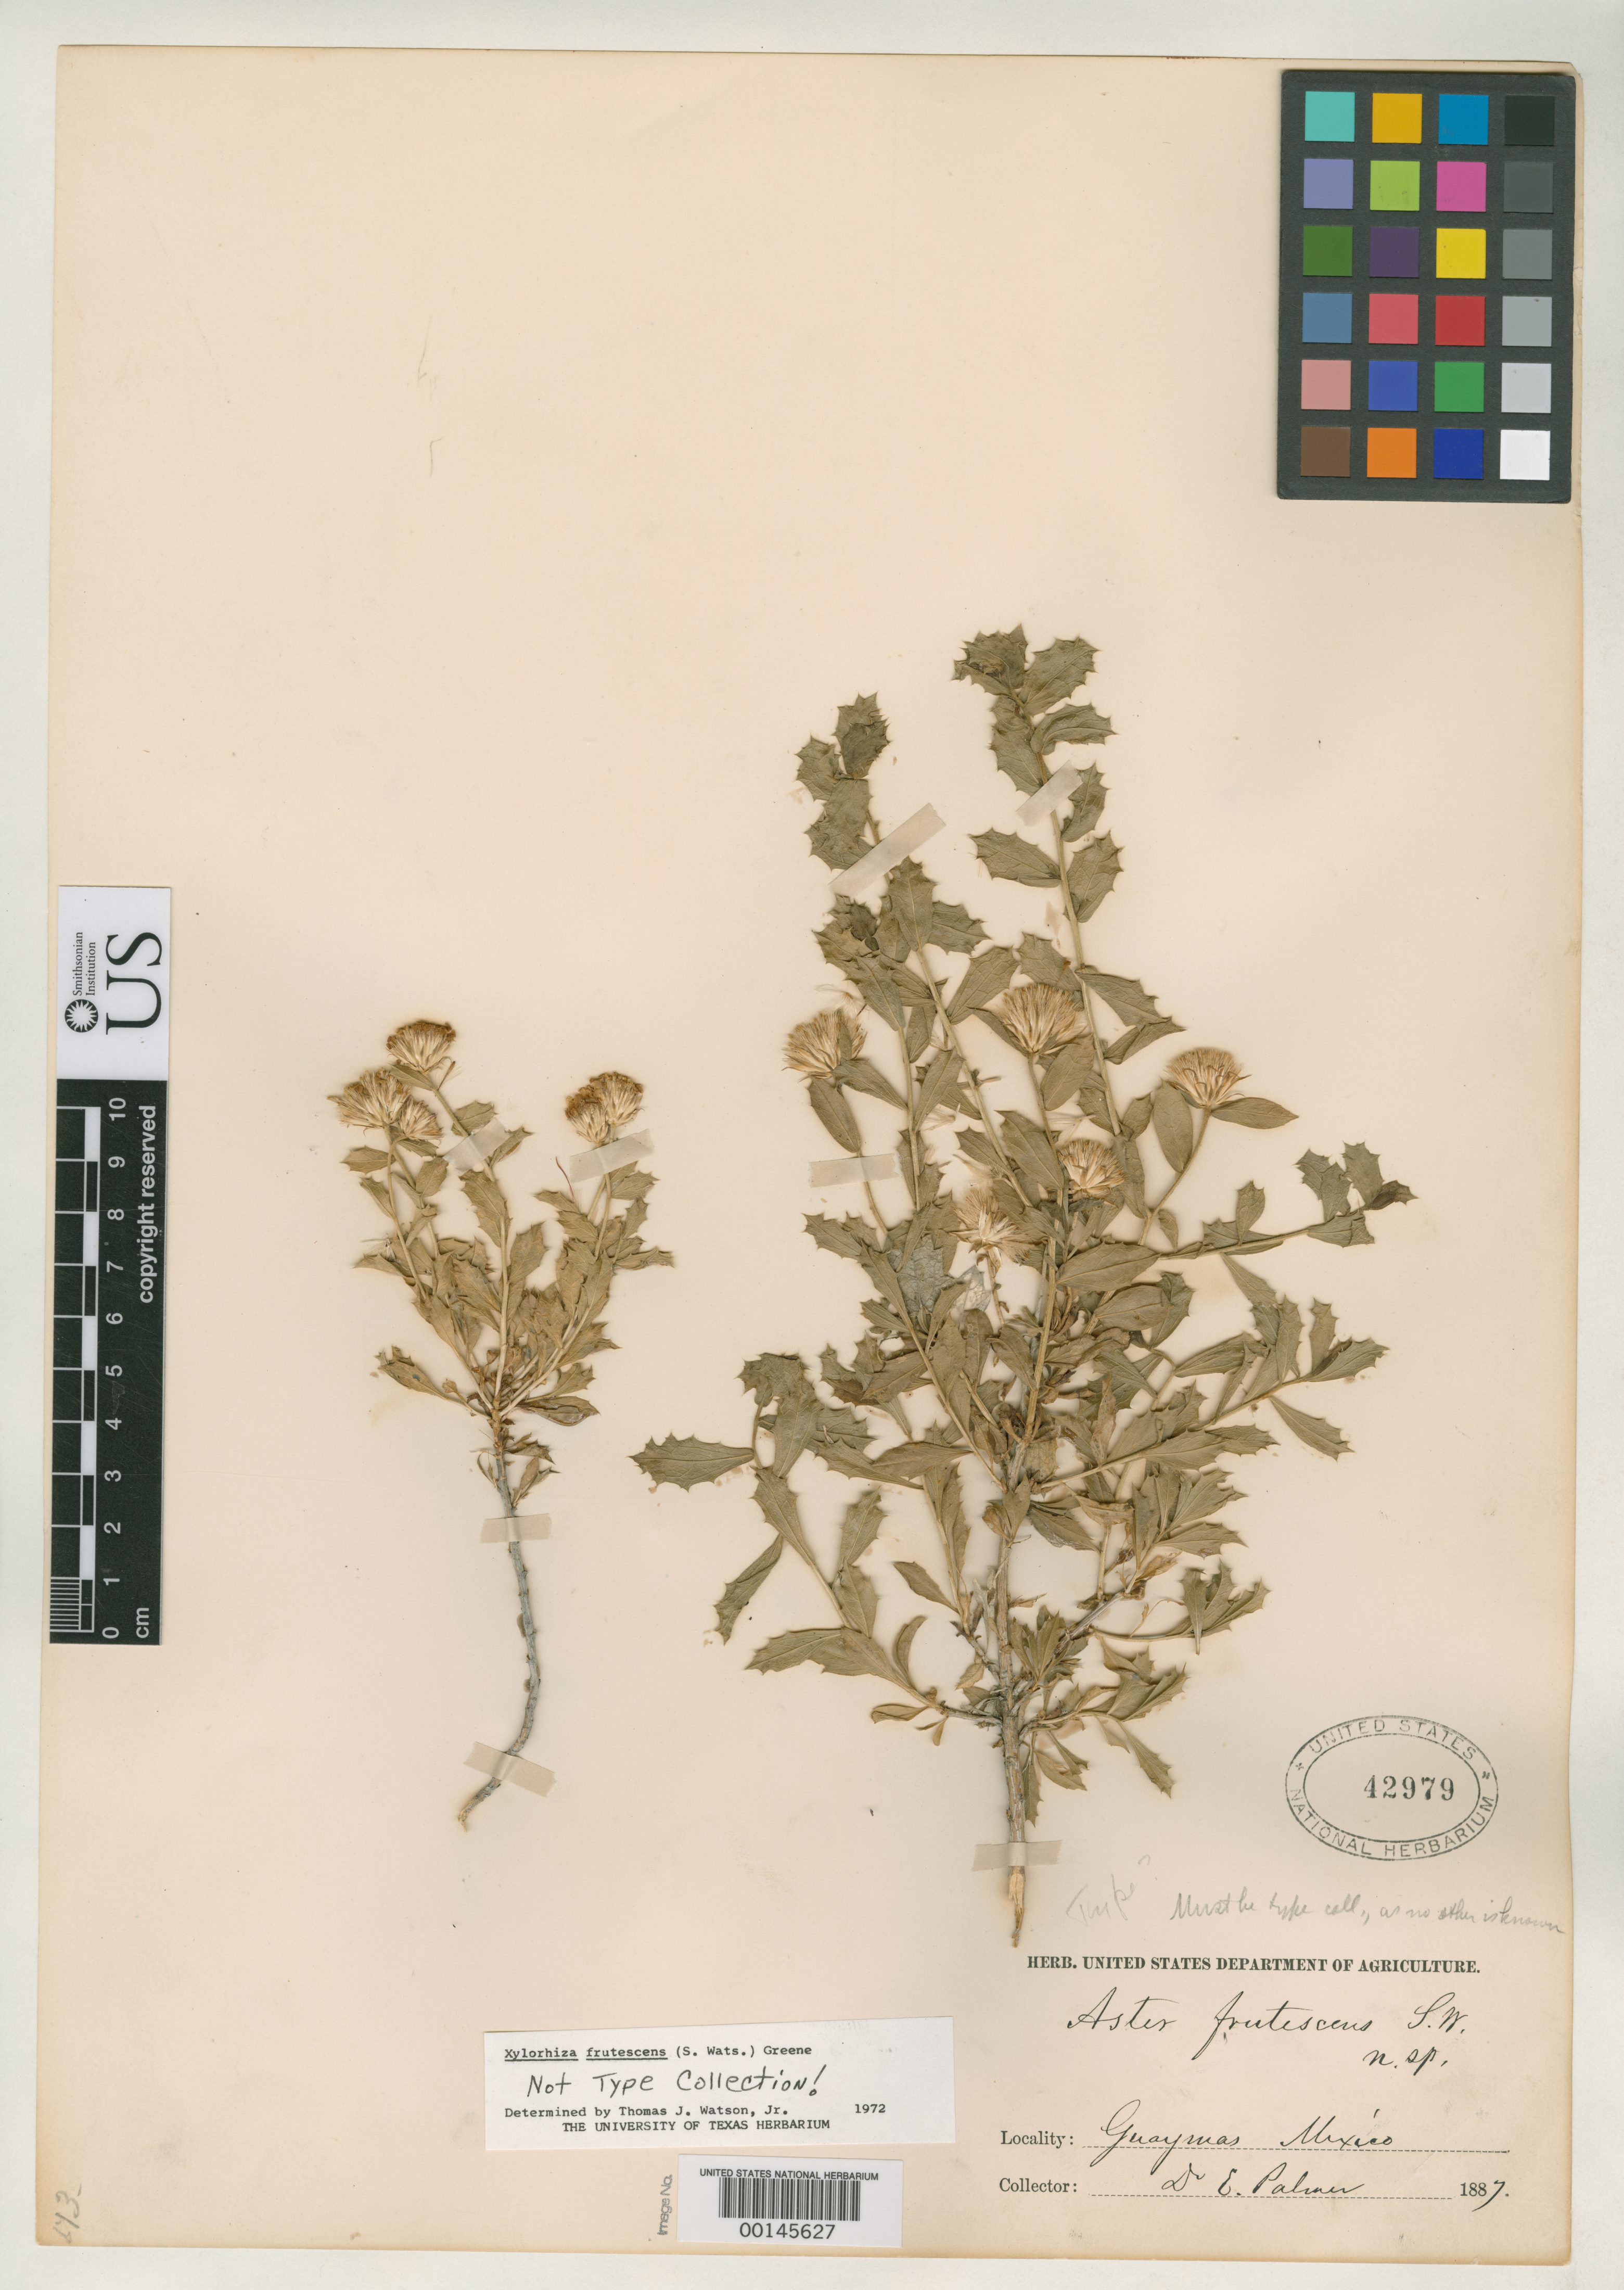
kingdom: Plantae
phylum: Tracheophyta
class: Magnoliopsida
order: Asterales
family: Asteraceae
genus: Aster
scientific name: Aster frutescens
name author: S. Watson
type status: Possible Type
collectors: E. Palmer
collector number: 513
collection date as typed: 1887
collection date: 1887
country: Mexico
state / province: Sonora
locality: Guaymas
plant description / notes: Annotated in unknown hand, "Must be type coll., as no other is known". Annotated by T.J. Watson (1972), "NOT TYPE COLLECTION!" Protologue cites locality as "near Los Angeles Bay" [=Baja California].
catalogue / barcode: US 42979